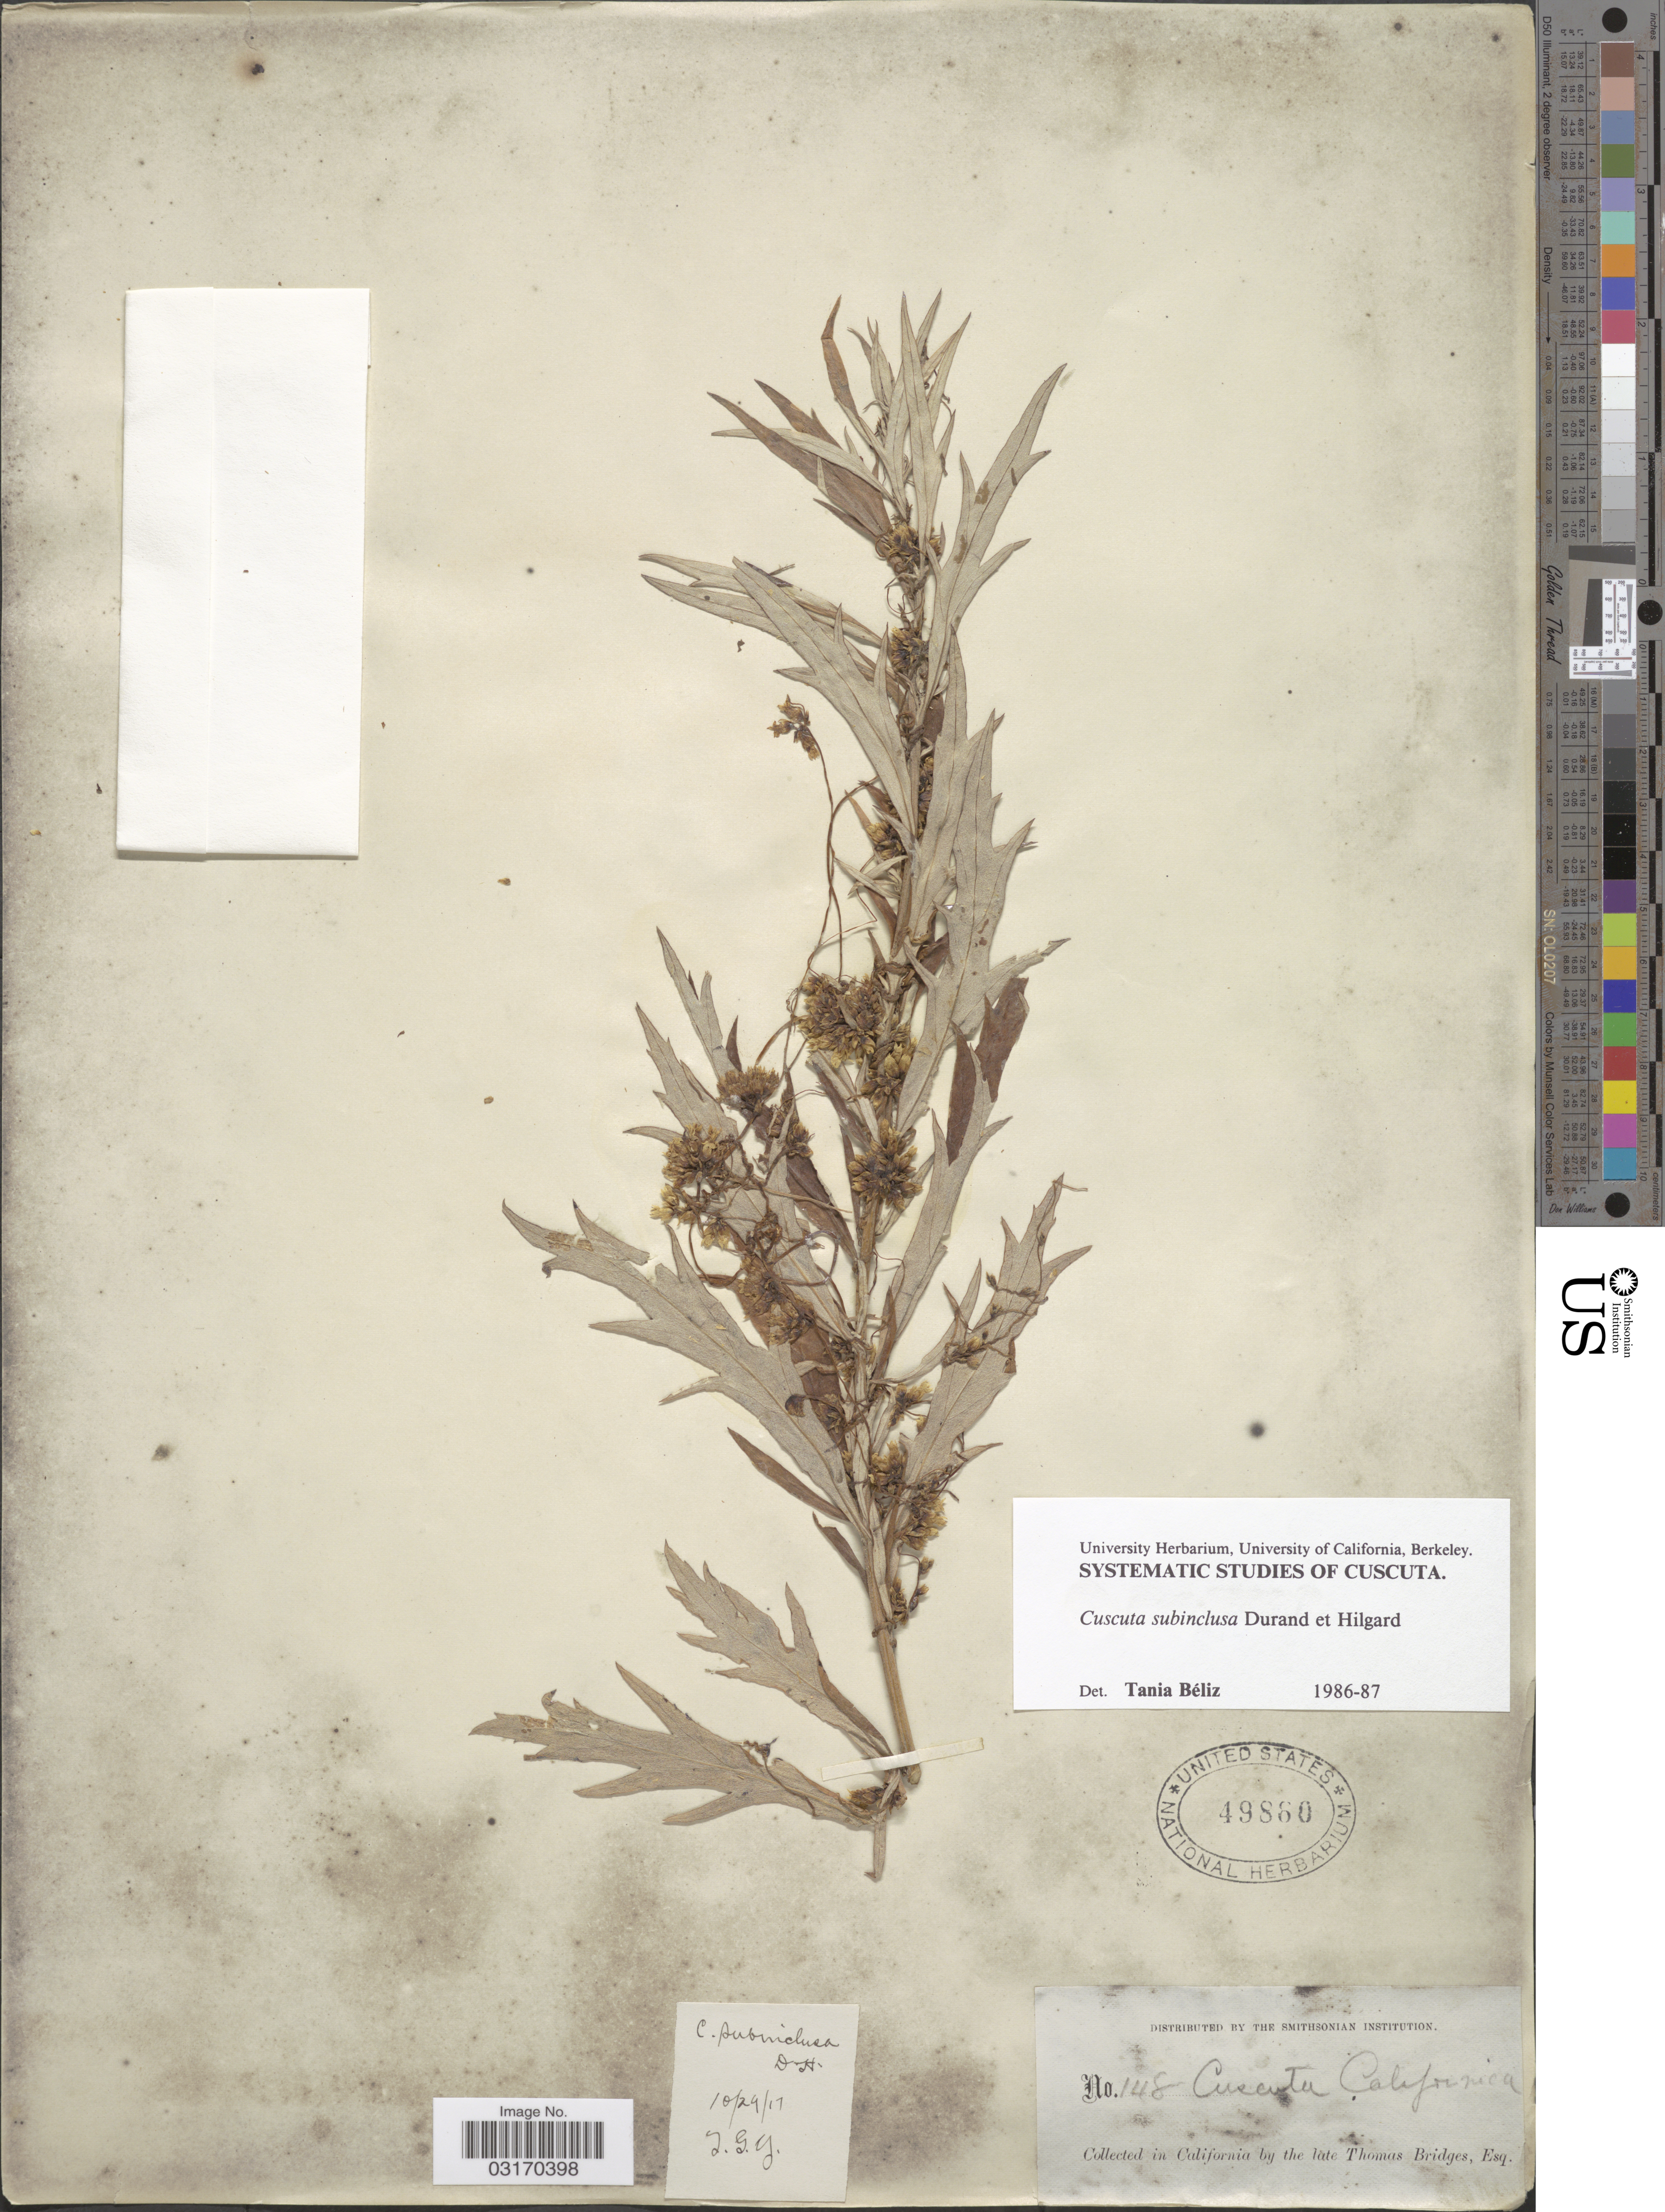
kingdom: Plantae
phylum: Tracheophyta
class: Magnoliopsida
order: Solanales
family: Convolvulaceae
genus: Cuscuta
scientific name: Cuscuta subinclusa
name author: Durand & Hilg.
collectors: T. Bridges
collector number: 148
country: United States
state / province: California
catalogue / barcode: US 49860